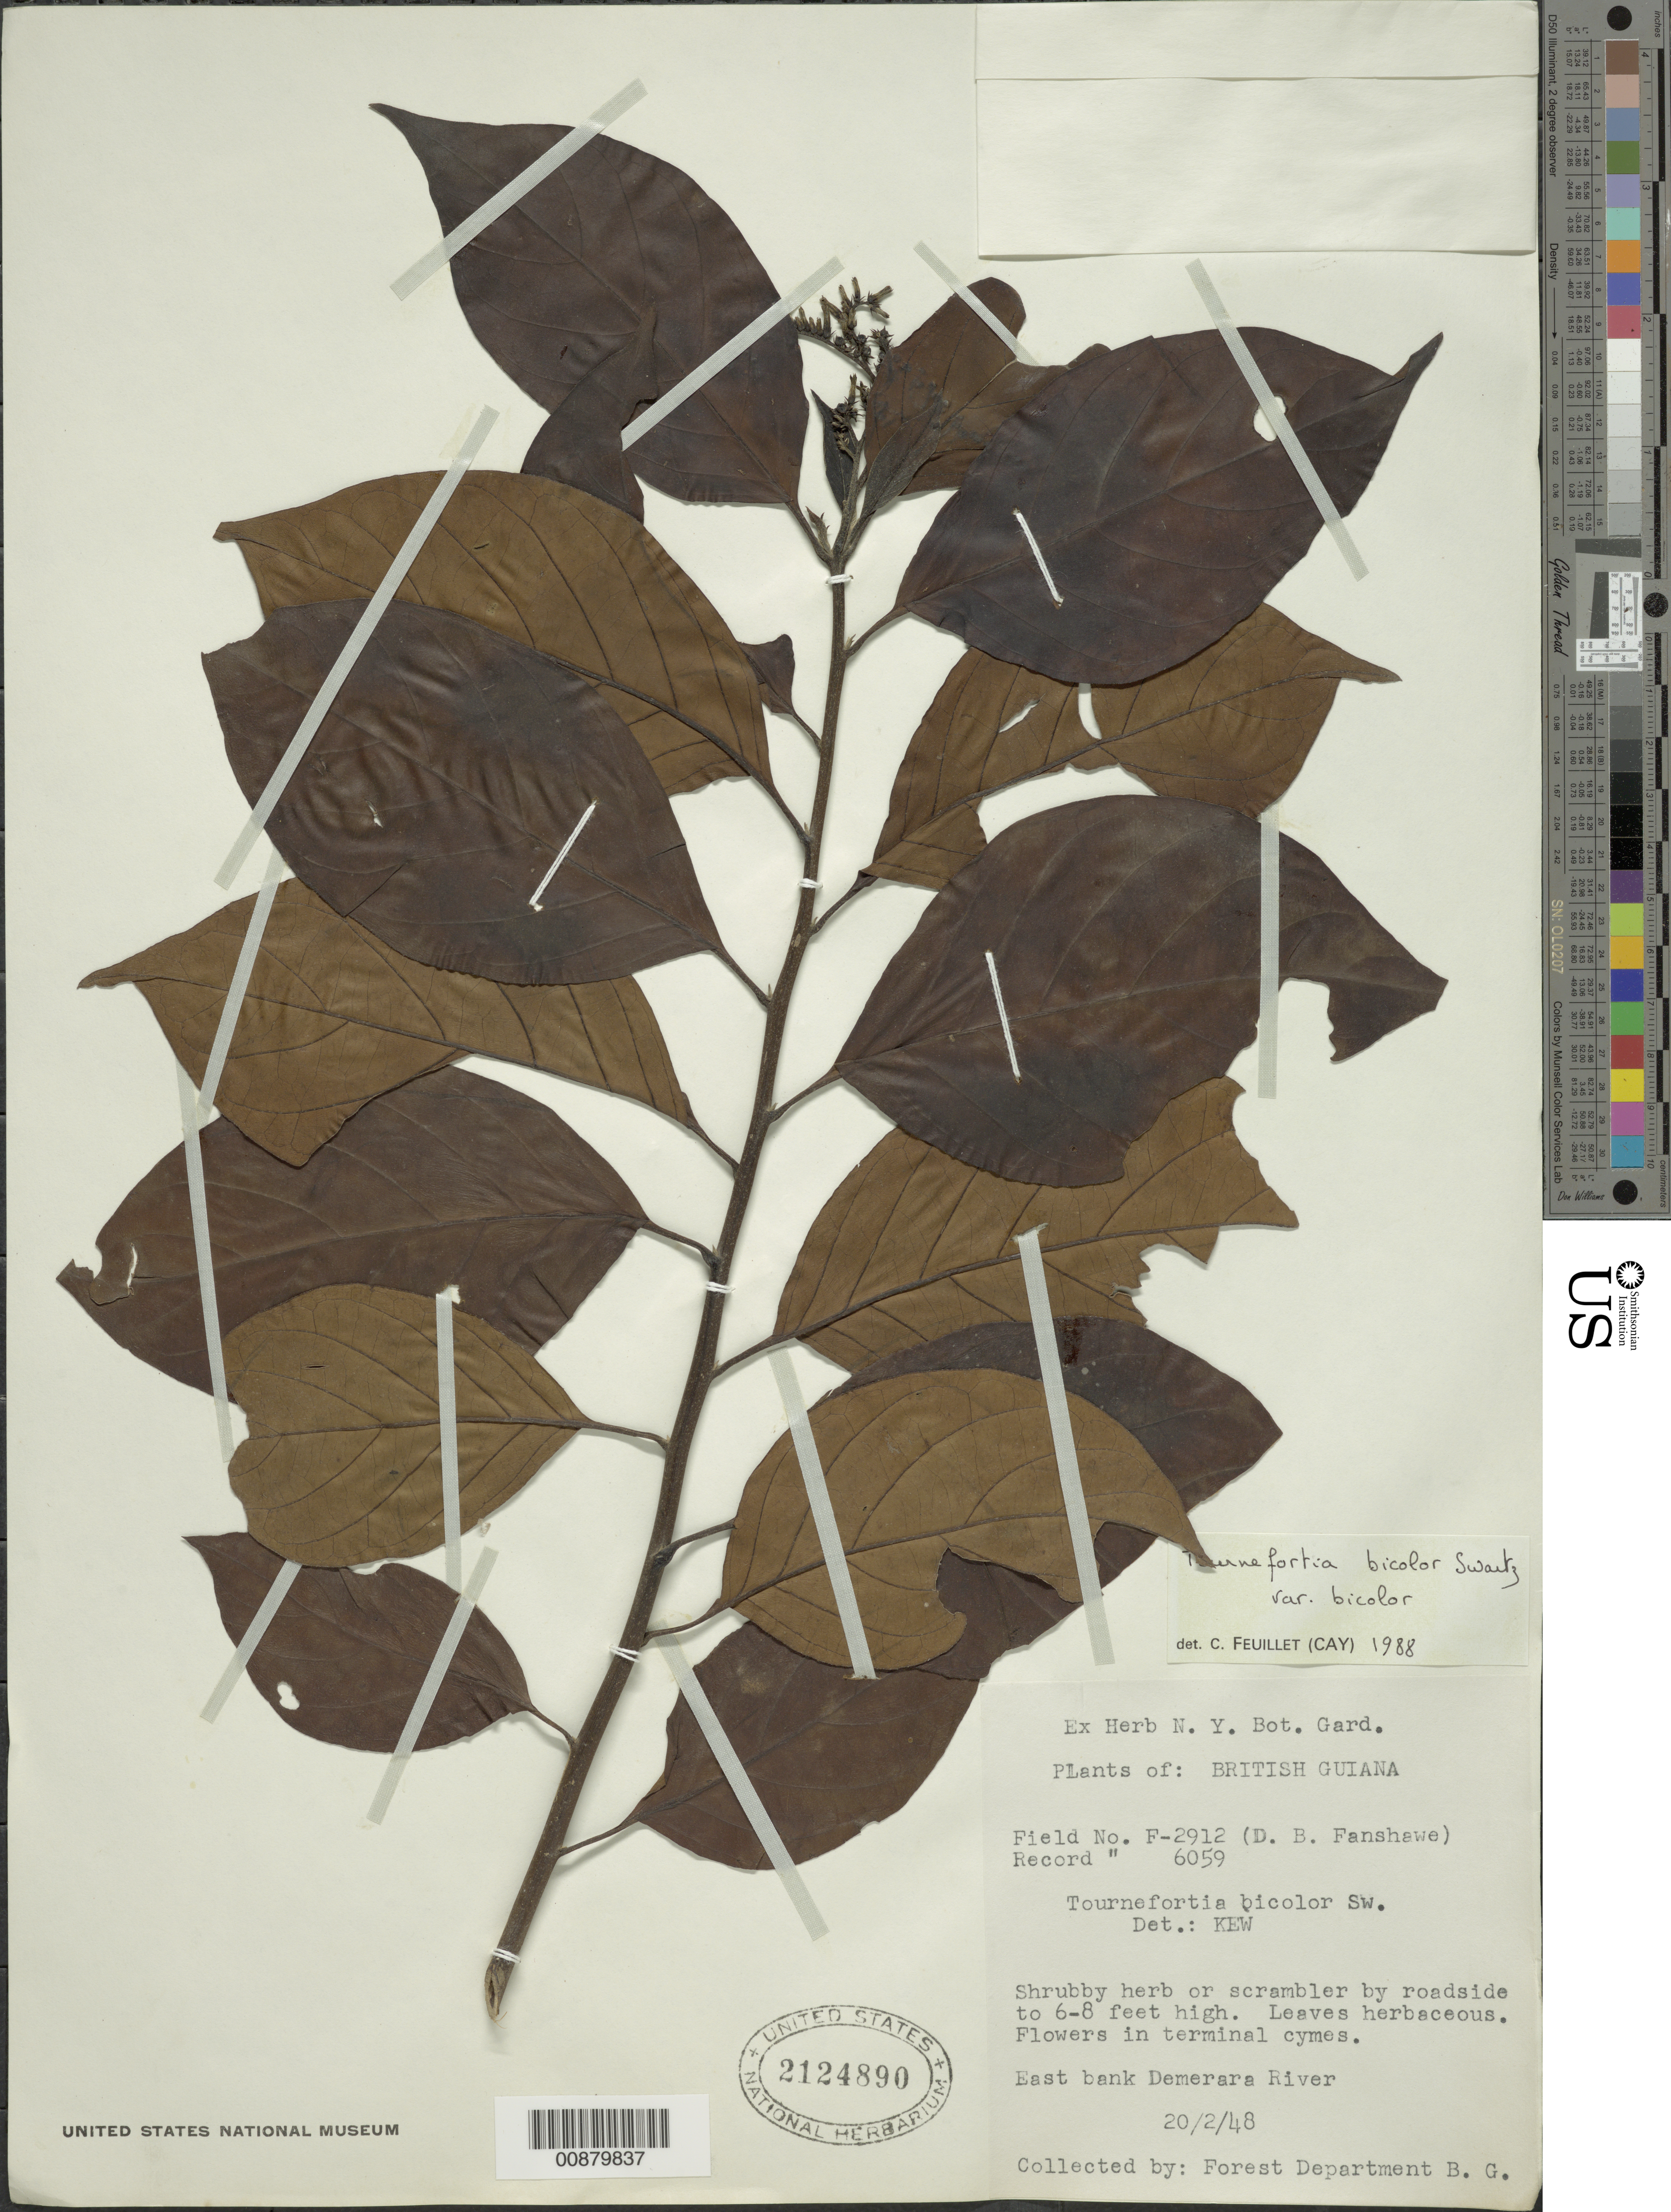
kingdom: Plantae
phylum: Tracheophyta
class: Magnoliopsida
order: Boraginales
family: Heliotropiaceae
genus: Tournefortia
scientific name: Tournefortia bicolor var. bicolor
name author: Sw.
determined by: Feuillet, C.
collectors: Forest Dept. B. G. & British Guiana Forestry Dept.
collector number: F 2912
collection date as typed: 20-Feb-48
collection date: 1948-02-20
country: Guyana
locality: Demerara R., east bank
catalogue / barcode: US 2124890